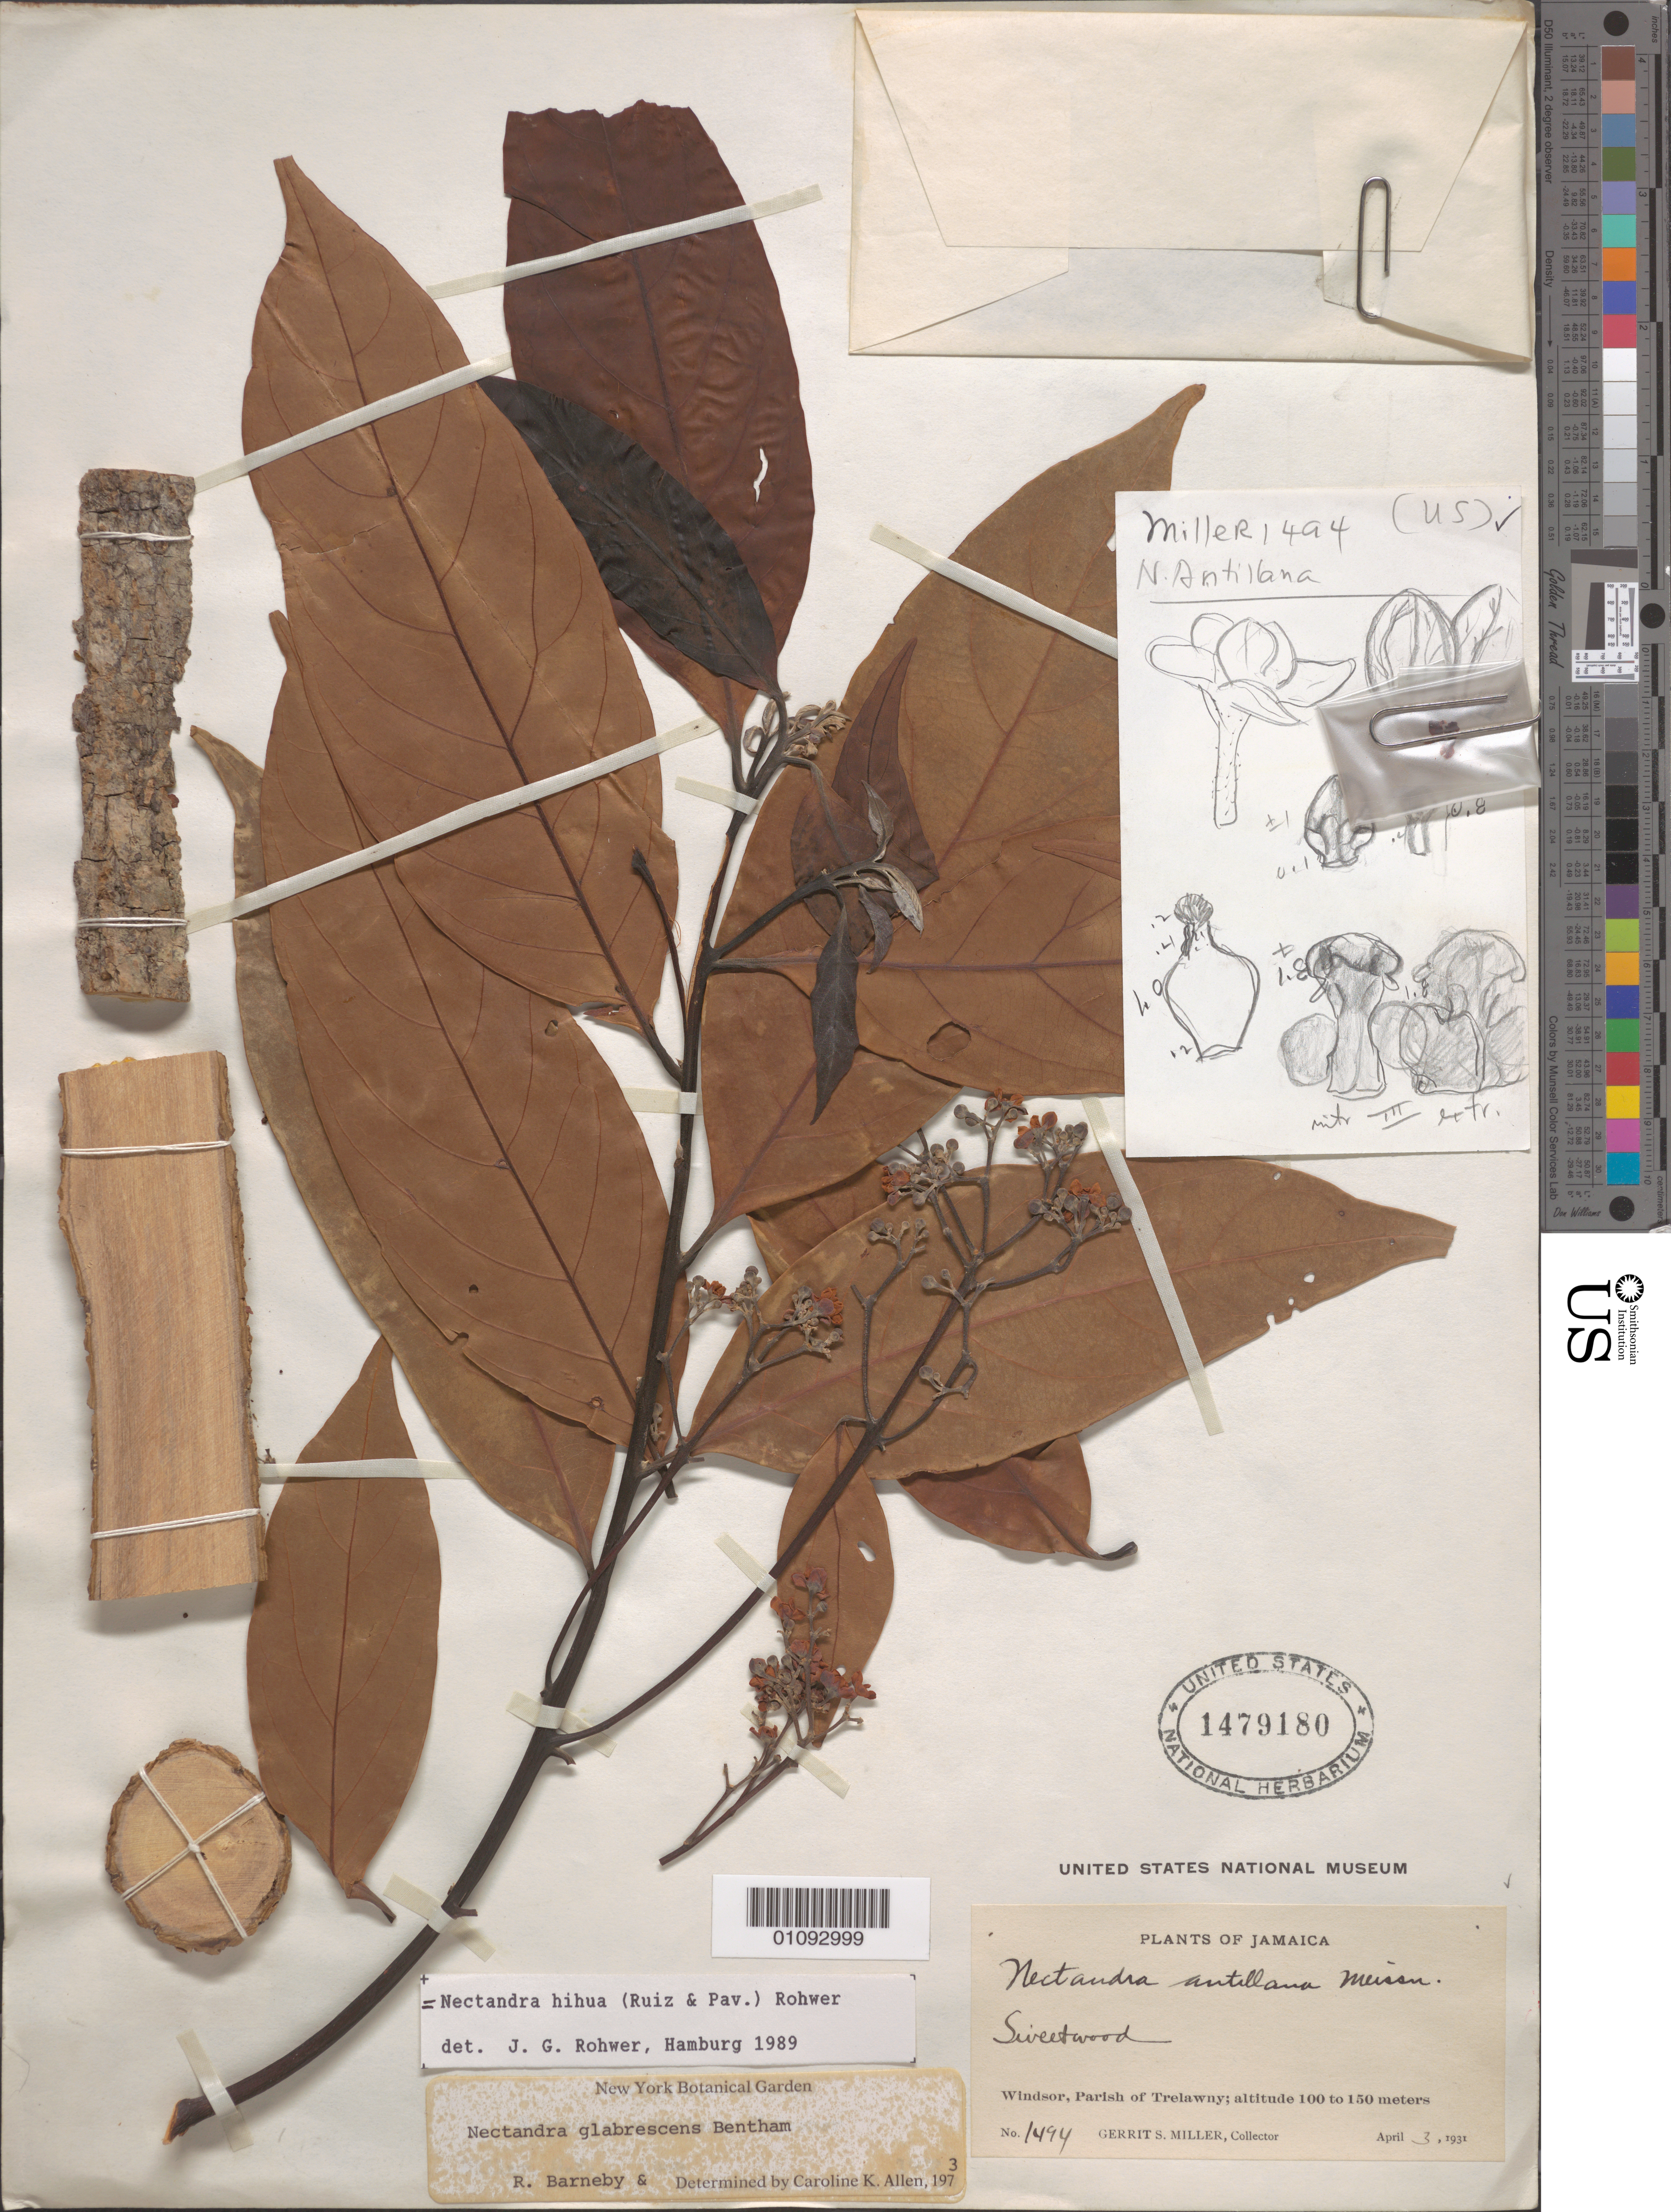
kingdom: Plantae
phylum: Tracheophyta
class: Magnoliopsida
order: Laurales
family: Lauraceae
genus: Nectandra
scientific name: Nectandra hihua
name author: (Ruiz & Pav.) Rohwer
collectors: G. S. Miller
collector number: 1494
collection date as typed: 03 Apr 1931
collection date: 1931-04-03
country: Jamaica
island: Jamaica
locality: Windsor, Parish of Trelawny.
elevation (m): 100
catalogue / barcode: US 1479180